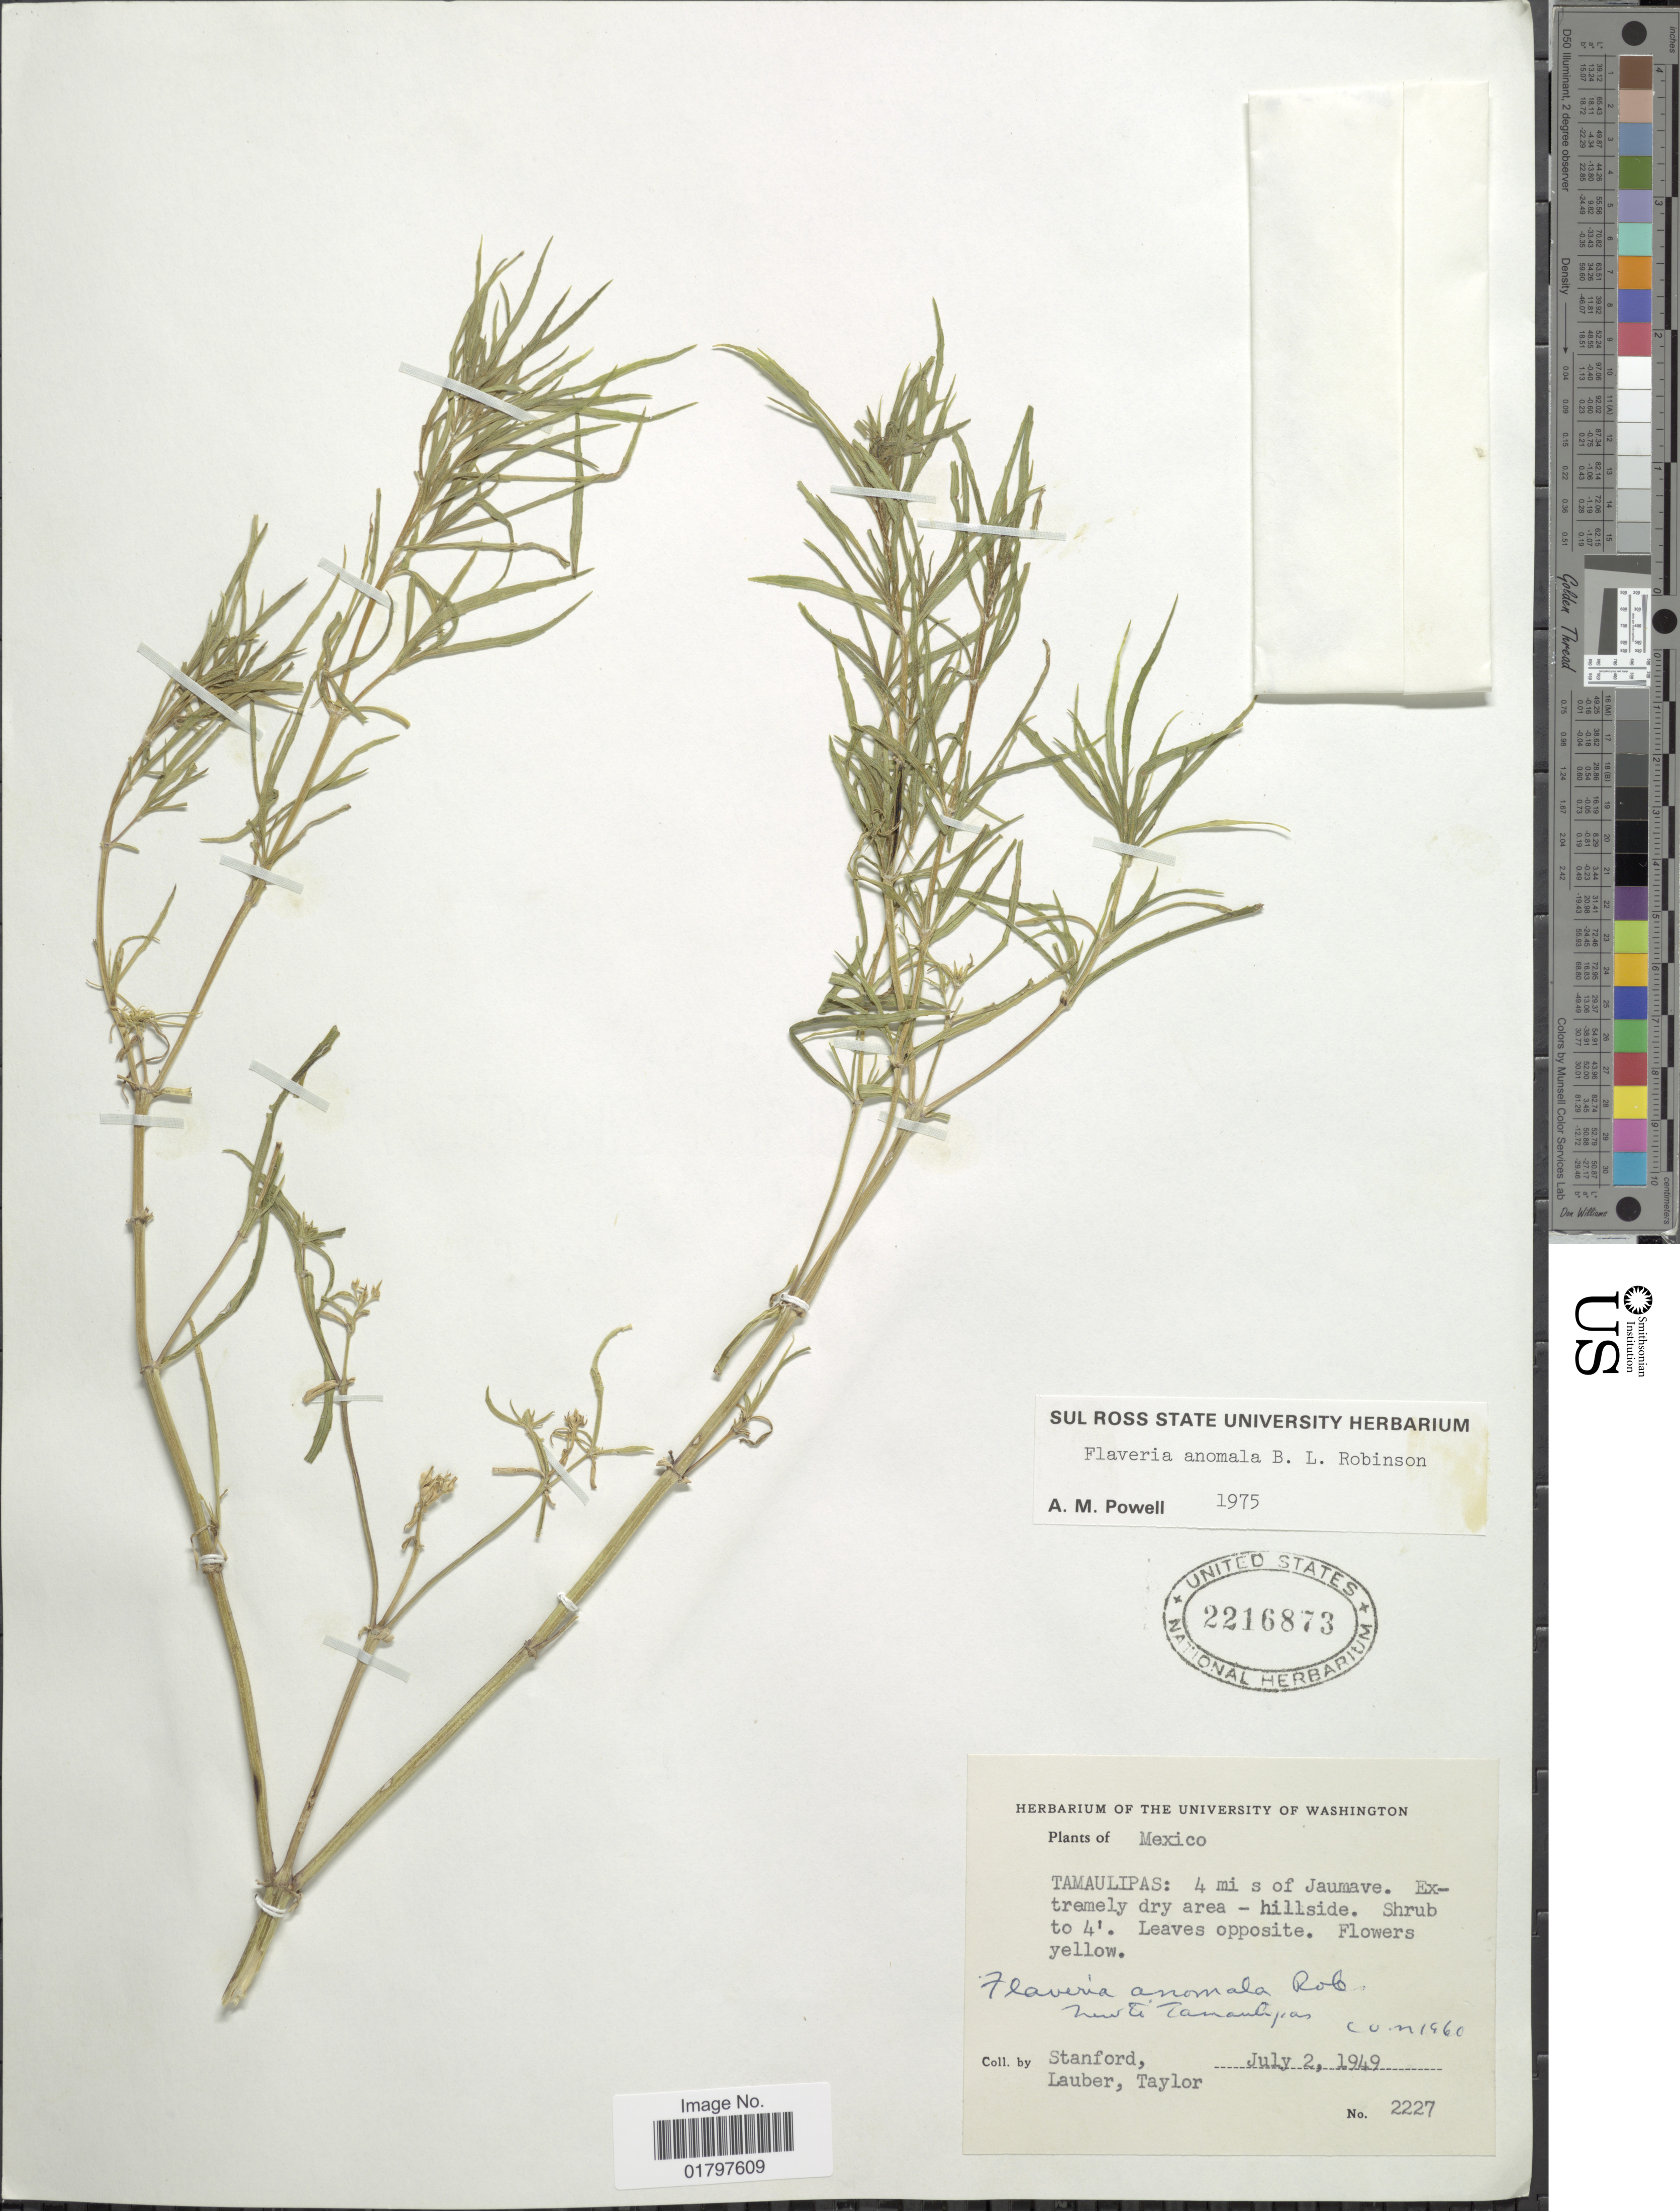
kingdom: Plantae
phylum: Tracheophyta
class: Magnoliopsida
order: Asterales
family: Asteraceae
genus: Flaveria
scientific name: Flaveria anomala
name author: B.L. Rob.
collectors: -. Stanford, Lauber, -- & -- Taylor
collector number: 2227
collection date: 1949-07-02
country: Mexico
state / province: Tamaulipas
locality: Tamaulipas: 4 mi s of Jaumave. Extremely dry area - hillside.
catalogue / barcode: US 2216873